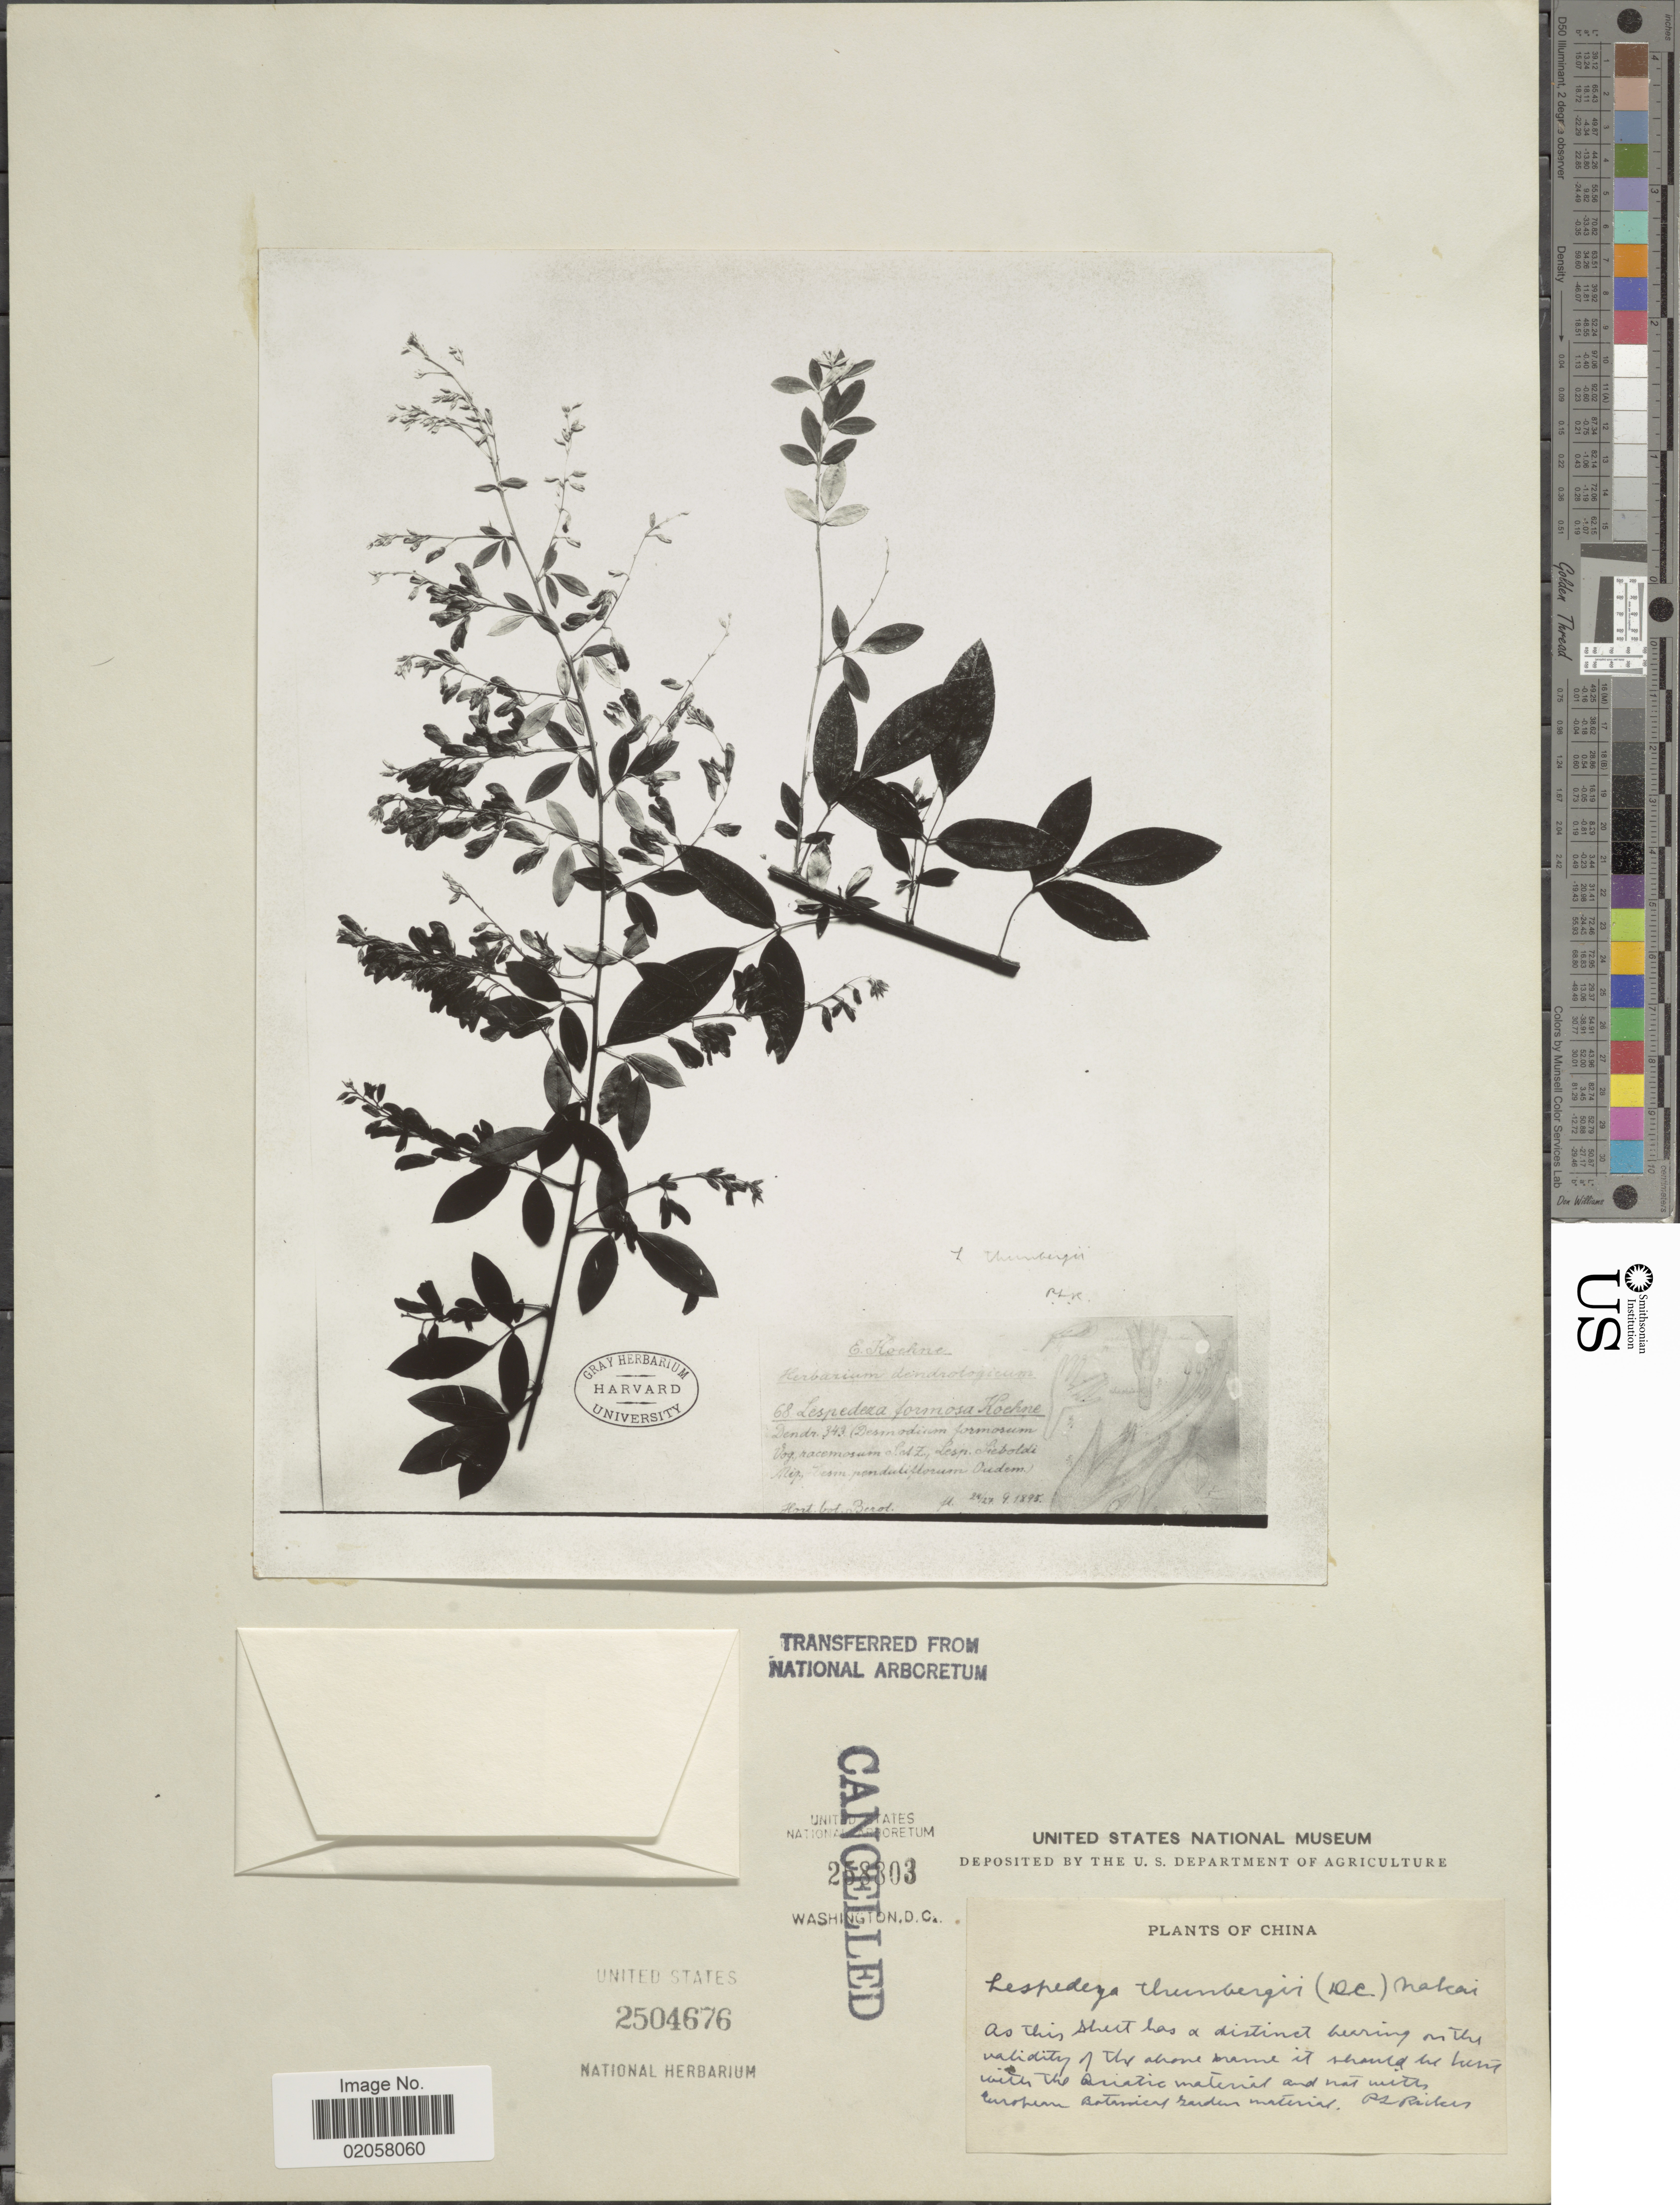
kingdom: Plantae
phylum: Tracheophyta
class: Magnoliopsida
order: Fabales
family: Fabaceae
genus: Lespedeza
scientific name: Lespedeza thunbergii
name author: (DC.) Nakai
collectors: Hort. Bot. Berol.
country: China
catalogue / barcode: US 2504676